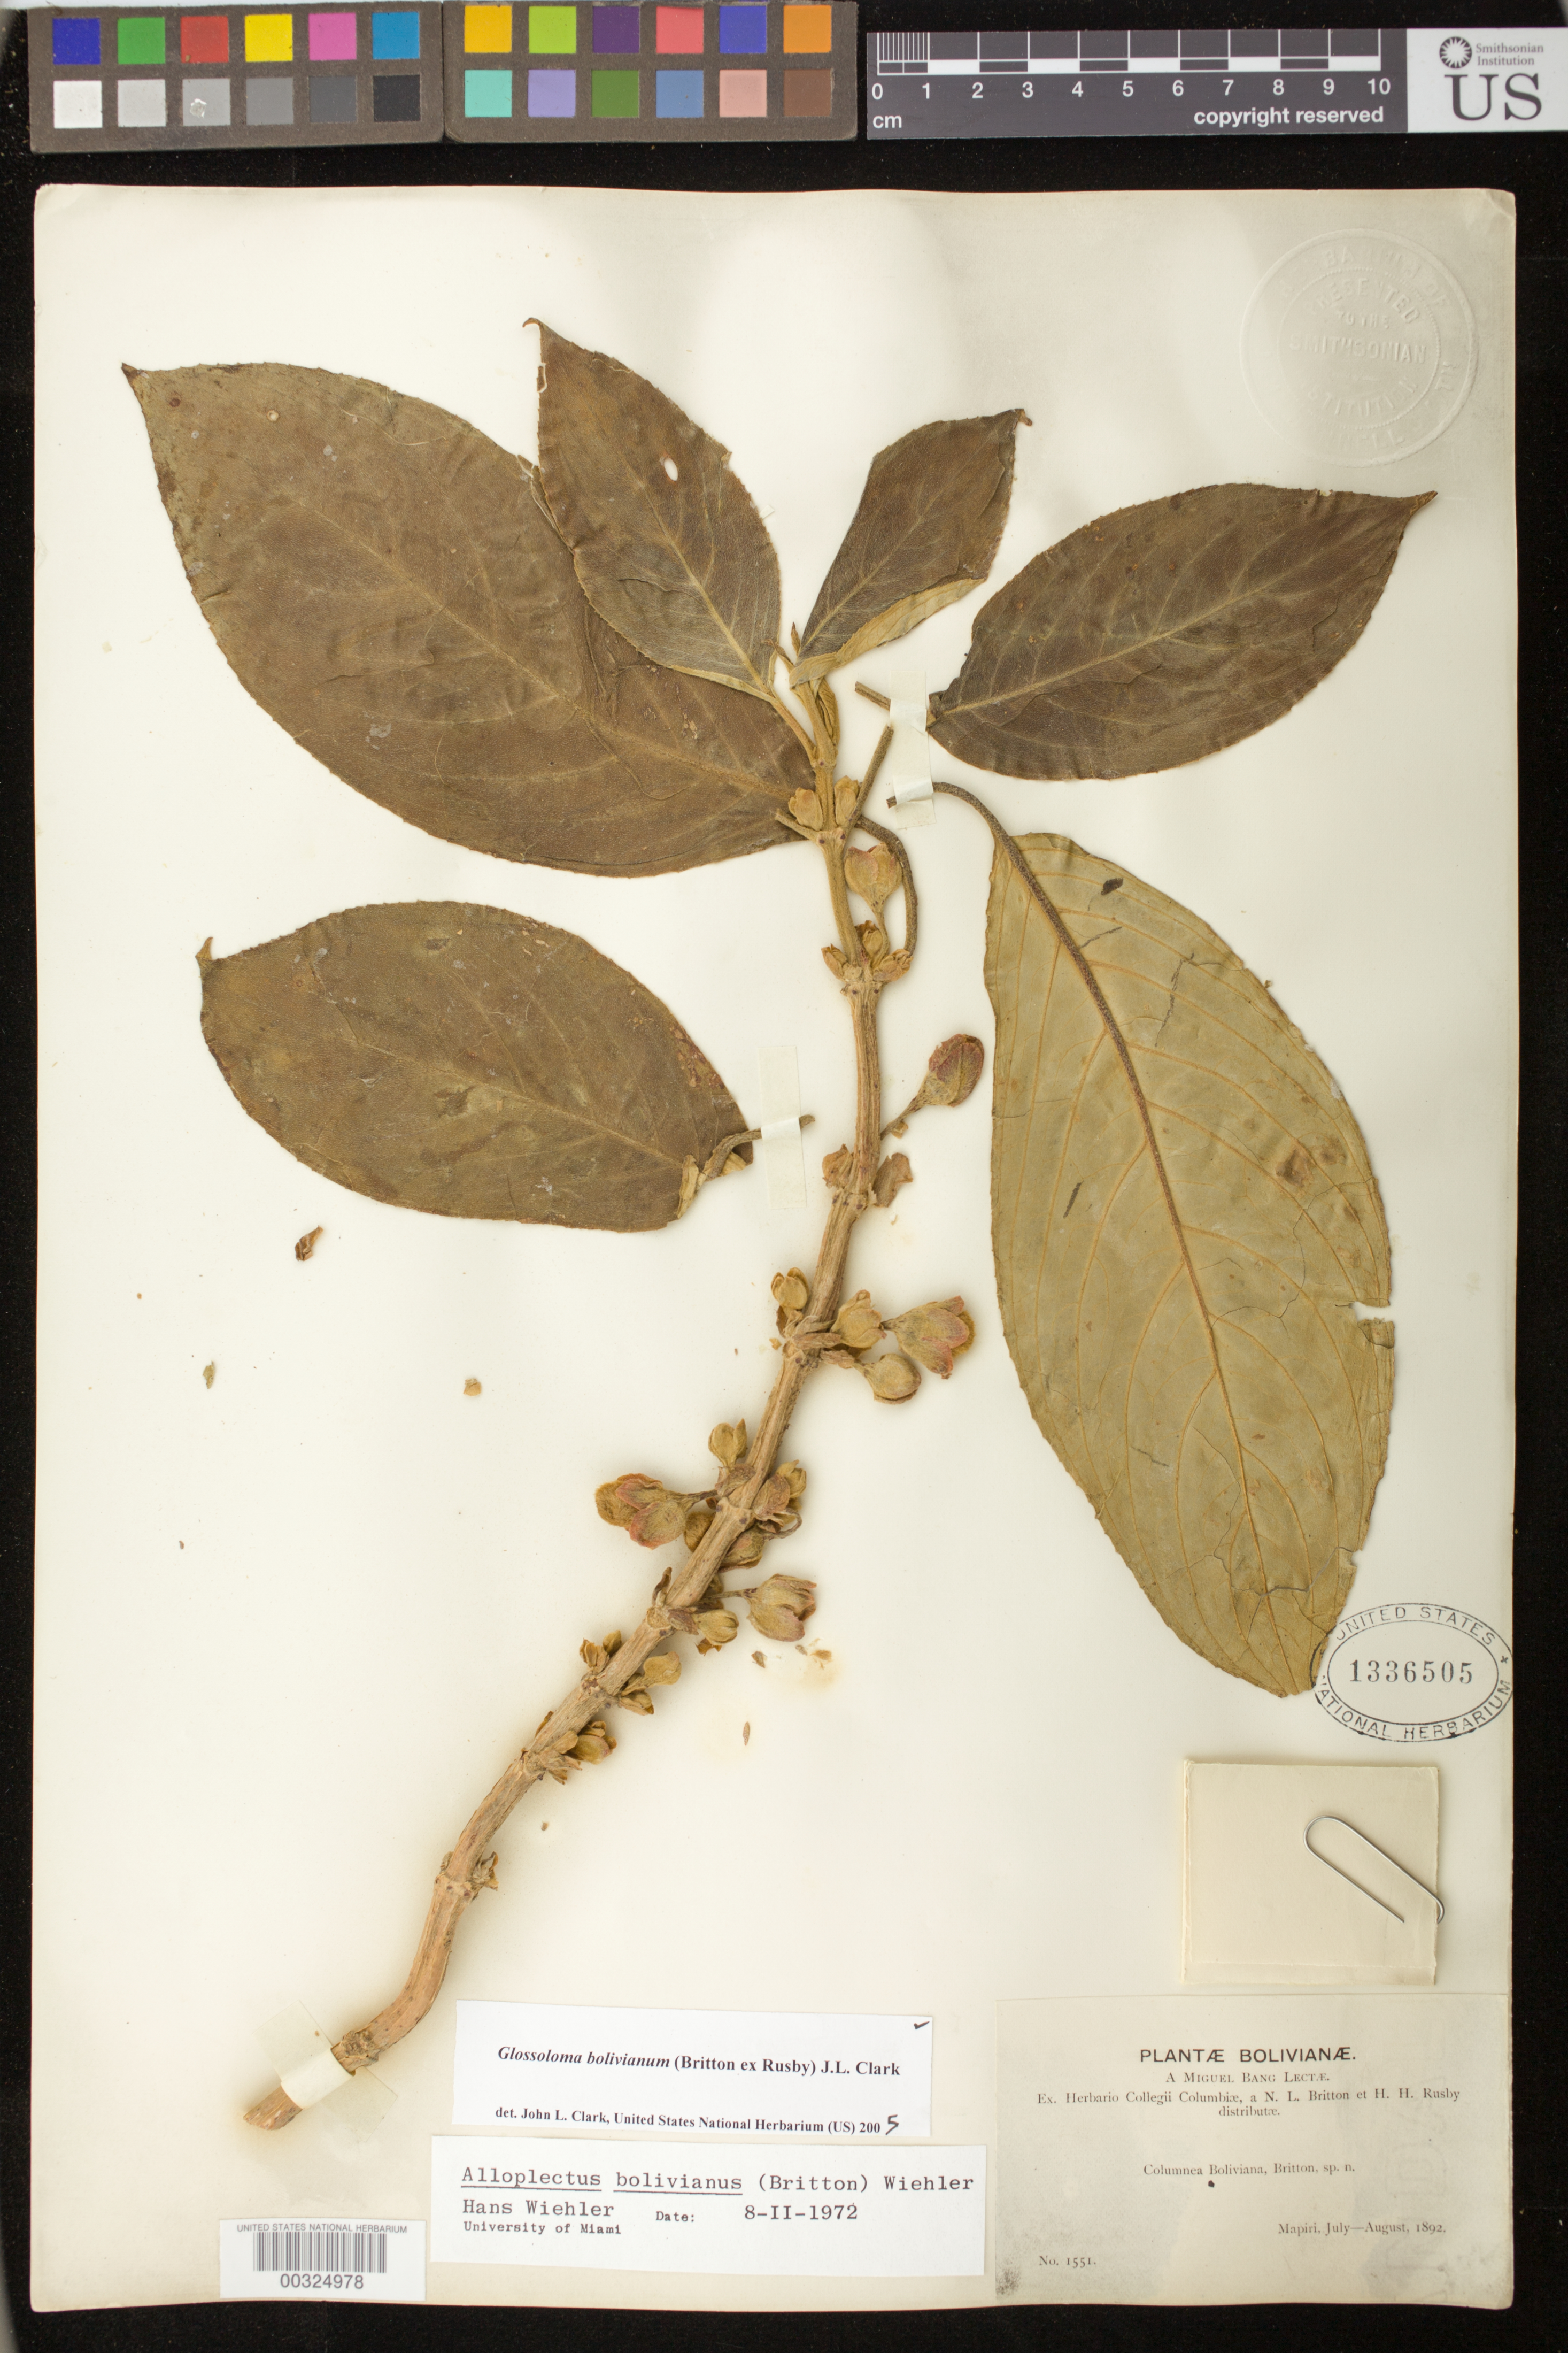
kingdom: Plantae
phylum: Tracheophyta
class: Magnoliopsida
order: Lamiales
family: Gesneriaceae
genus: Glossoloma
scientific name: Glossoloma bolivianum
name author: (Britton ex Rusby) J.L. Clark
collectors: M. Bang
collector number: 1551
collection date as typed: Jul-Aug 1892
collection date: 1892-07/1892-08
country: Bolivia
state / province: La Paz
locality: Mapiri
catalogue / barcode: US 1336505